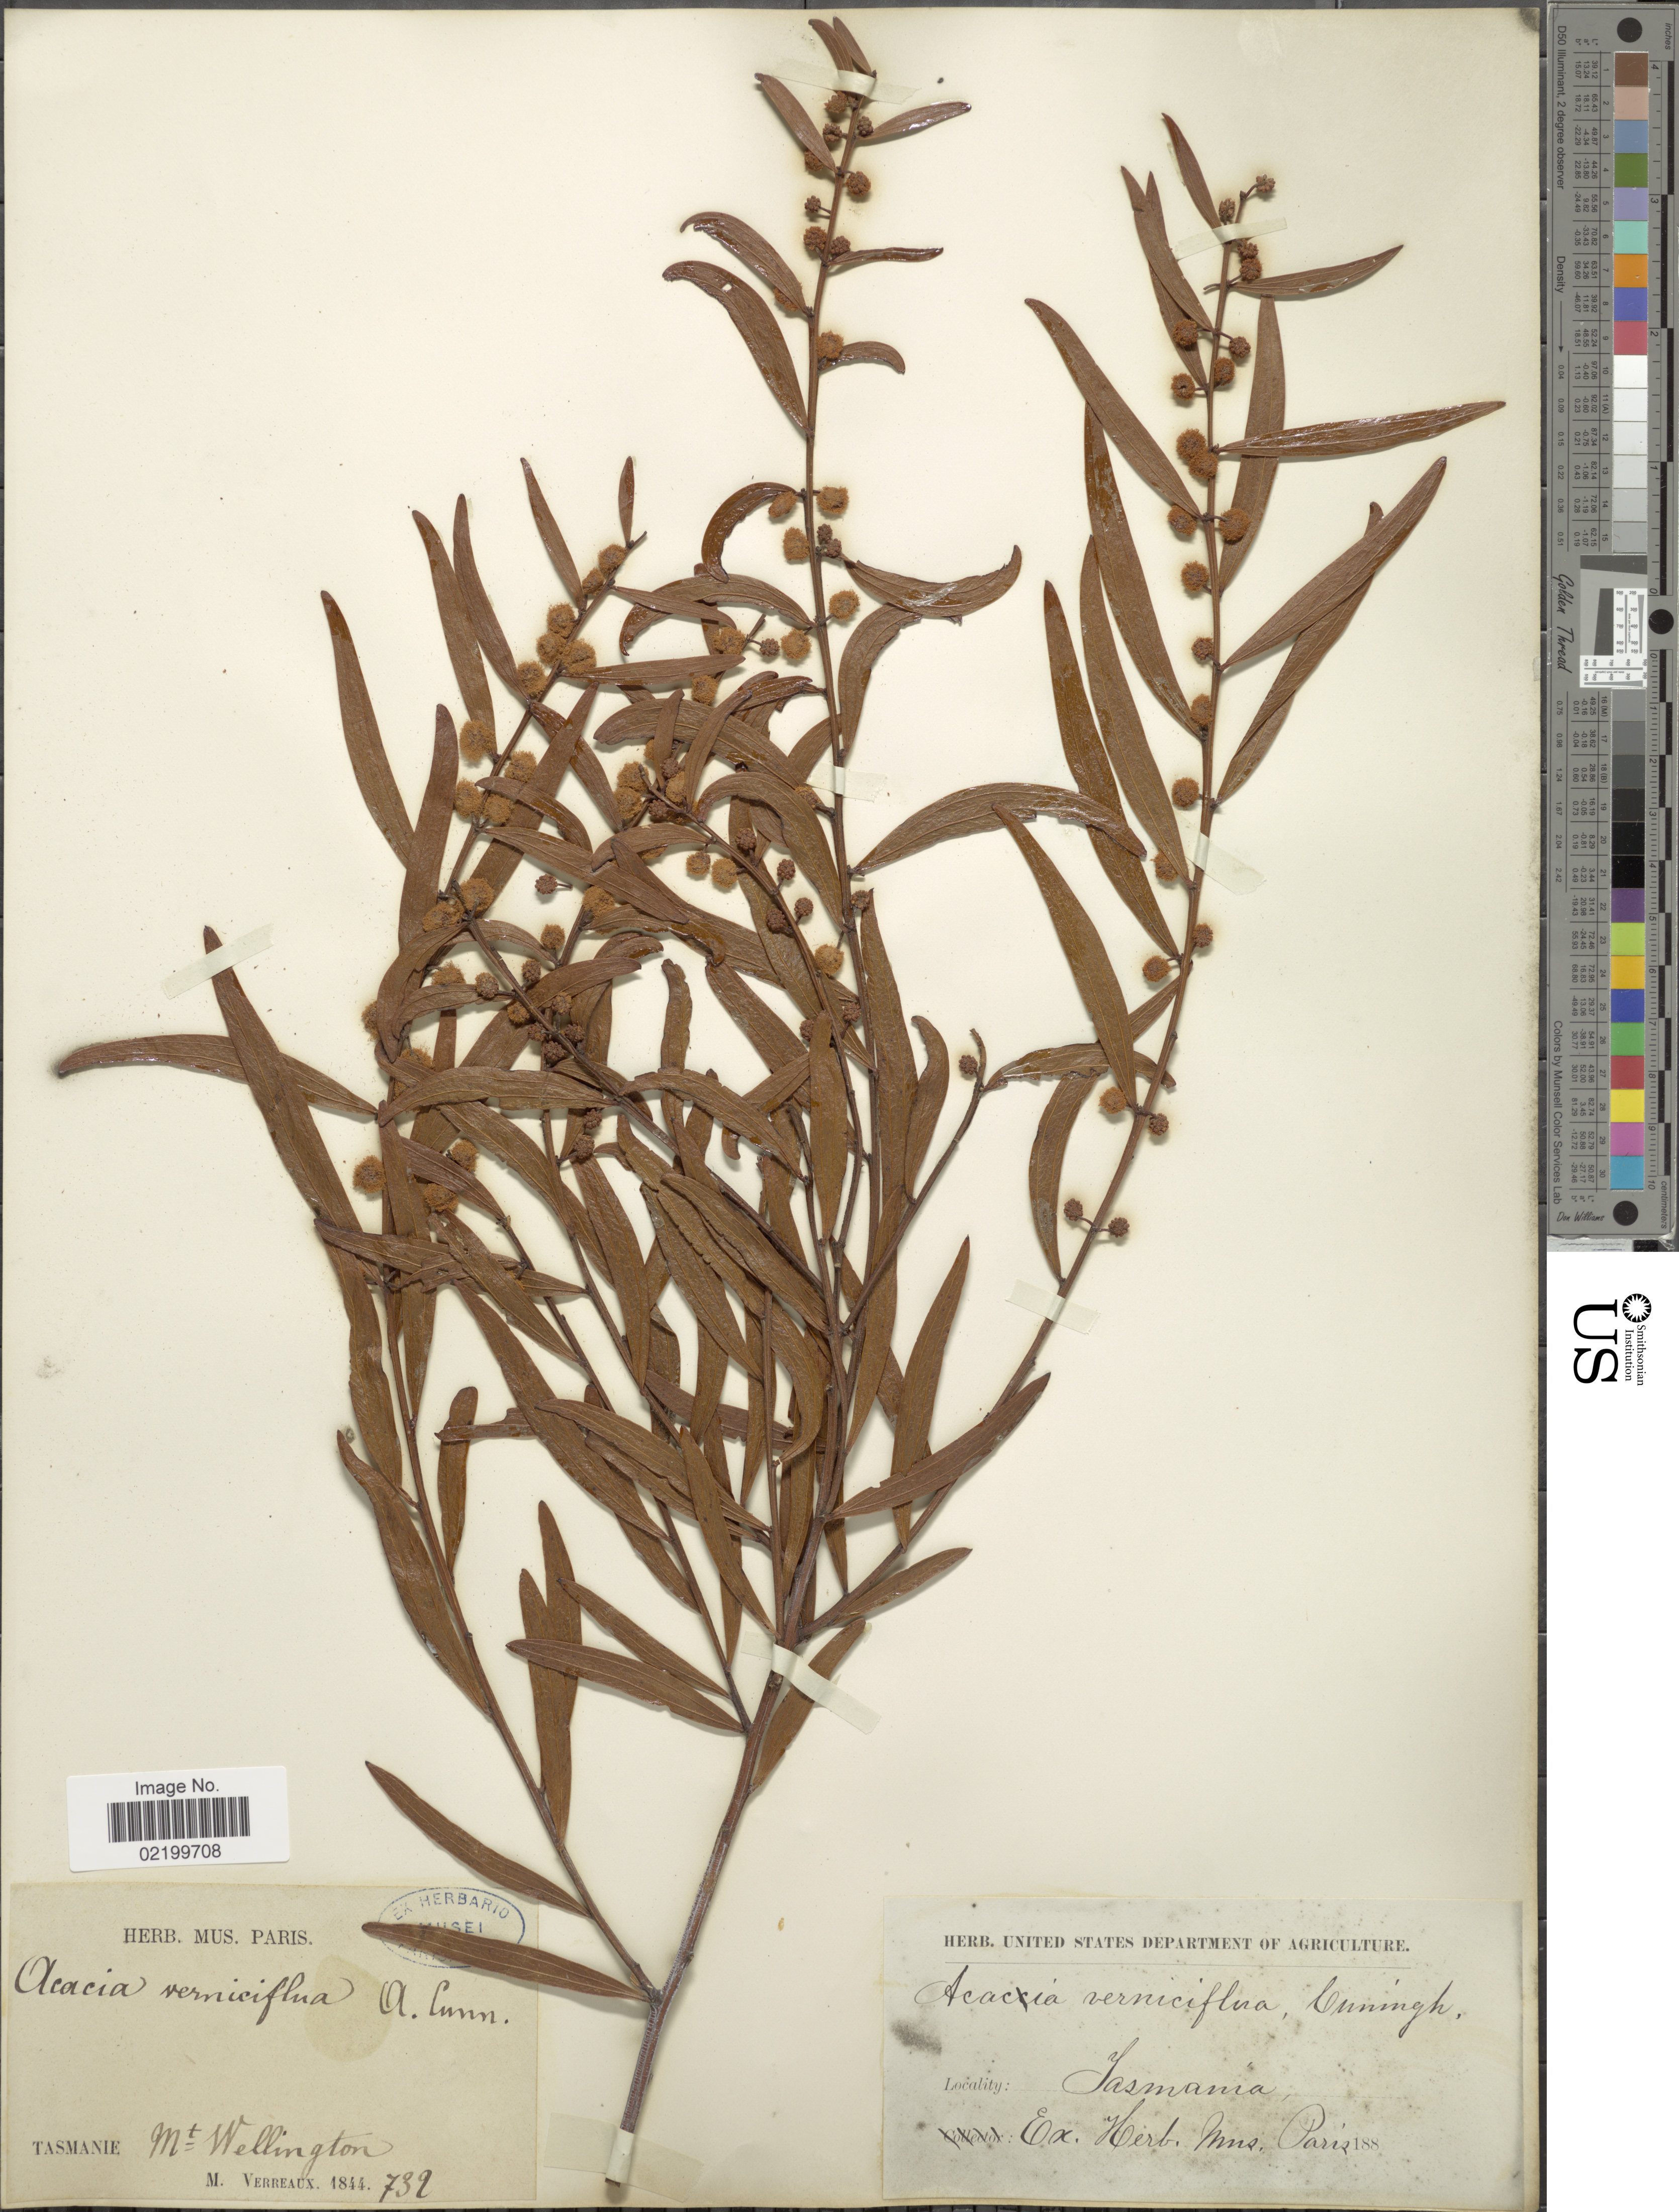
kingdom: Plantae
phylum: Tracheophyta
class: Magnoliopsida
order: Fabales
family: Fabaceae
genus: Acacia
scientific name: Acacia verniciflua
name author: A. Cunn.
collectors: M. Verreaux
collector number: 732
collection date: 1844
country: Australia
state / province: Tasmania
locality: Tasmanie Mt. Wellington.